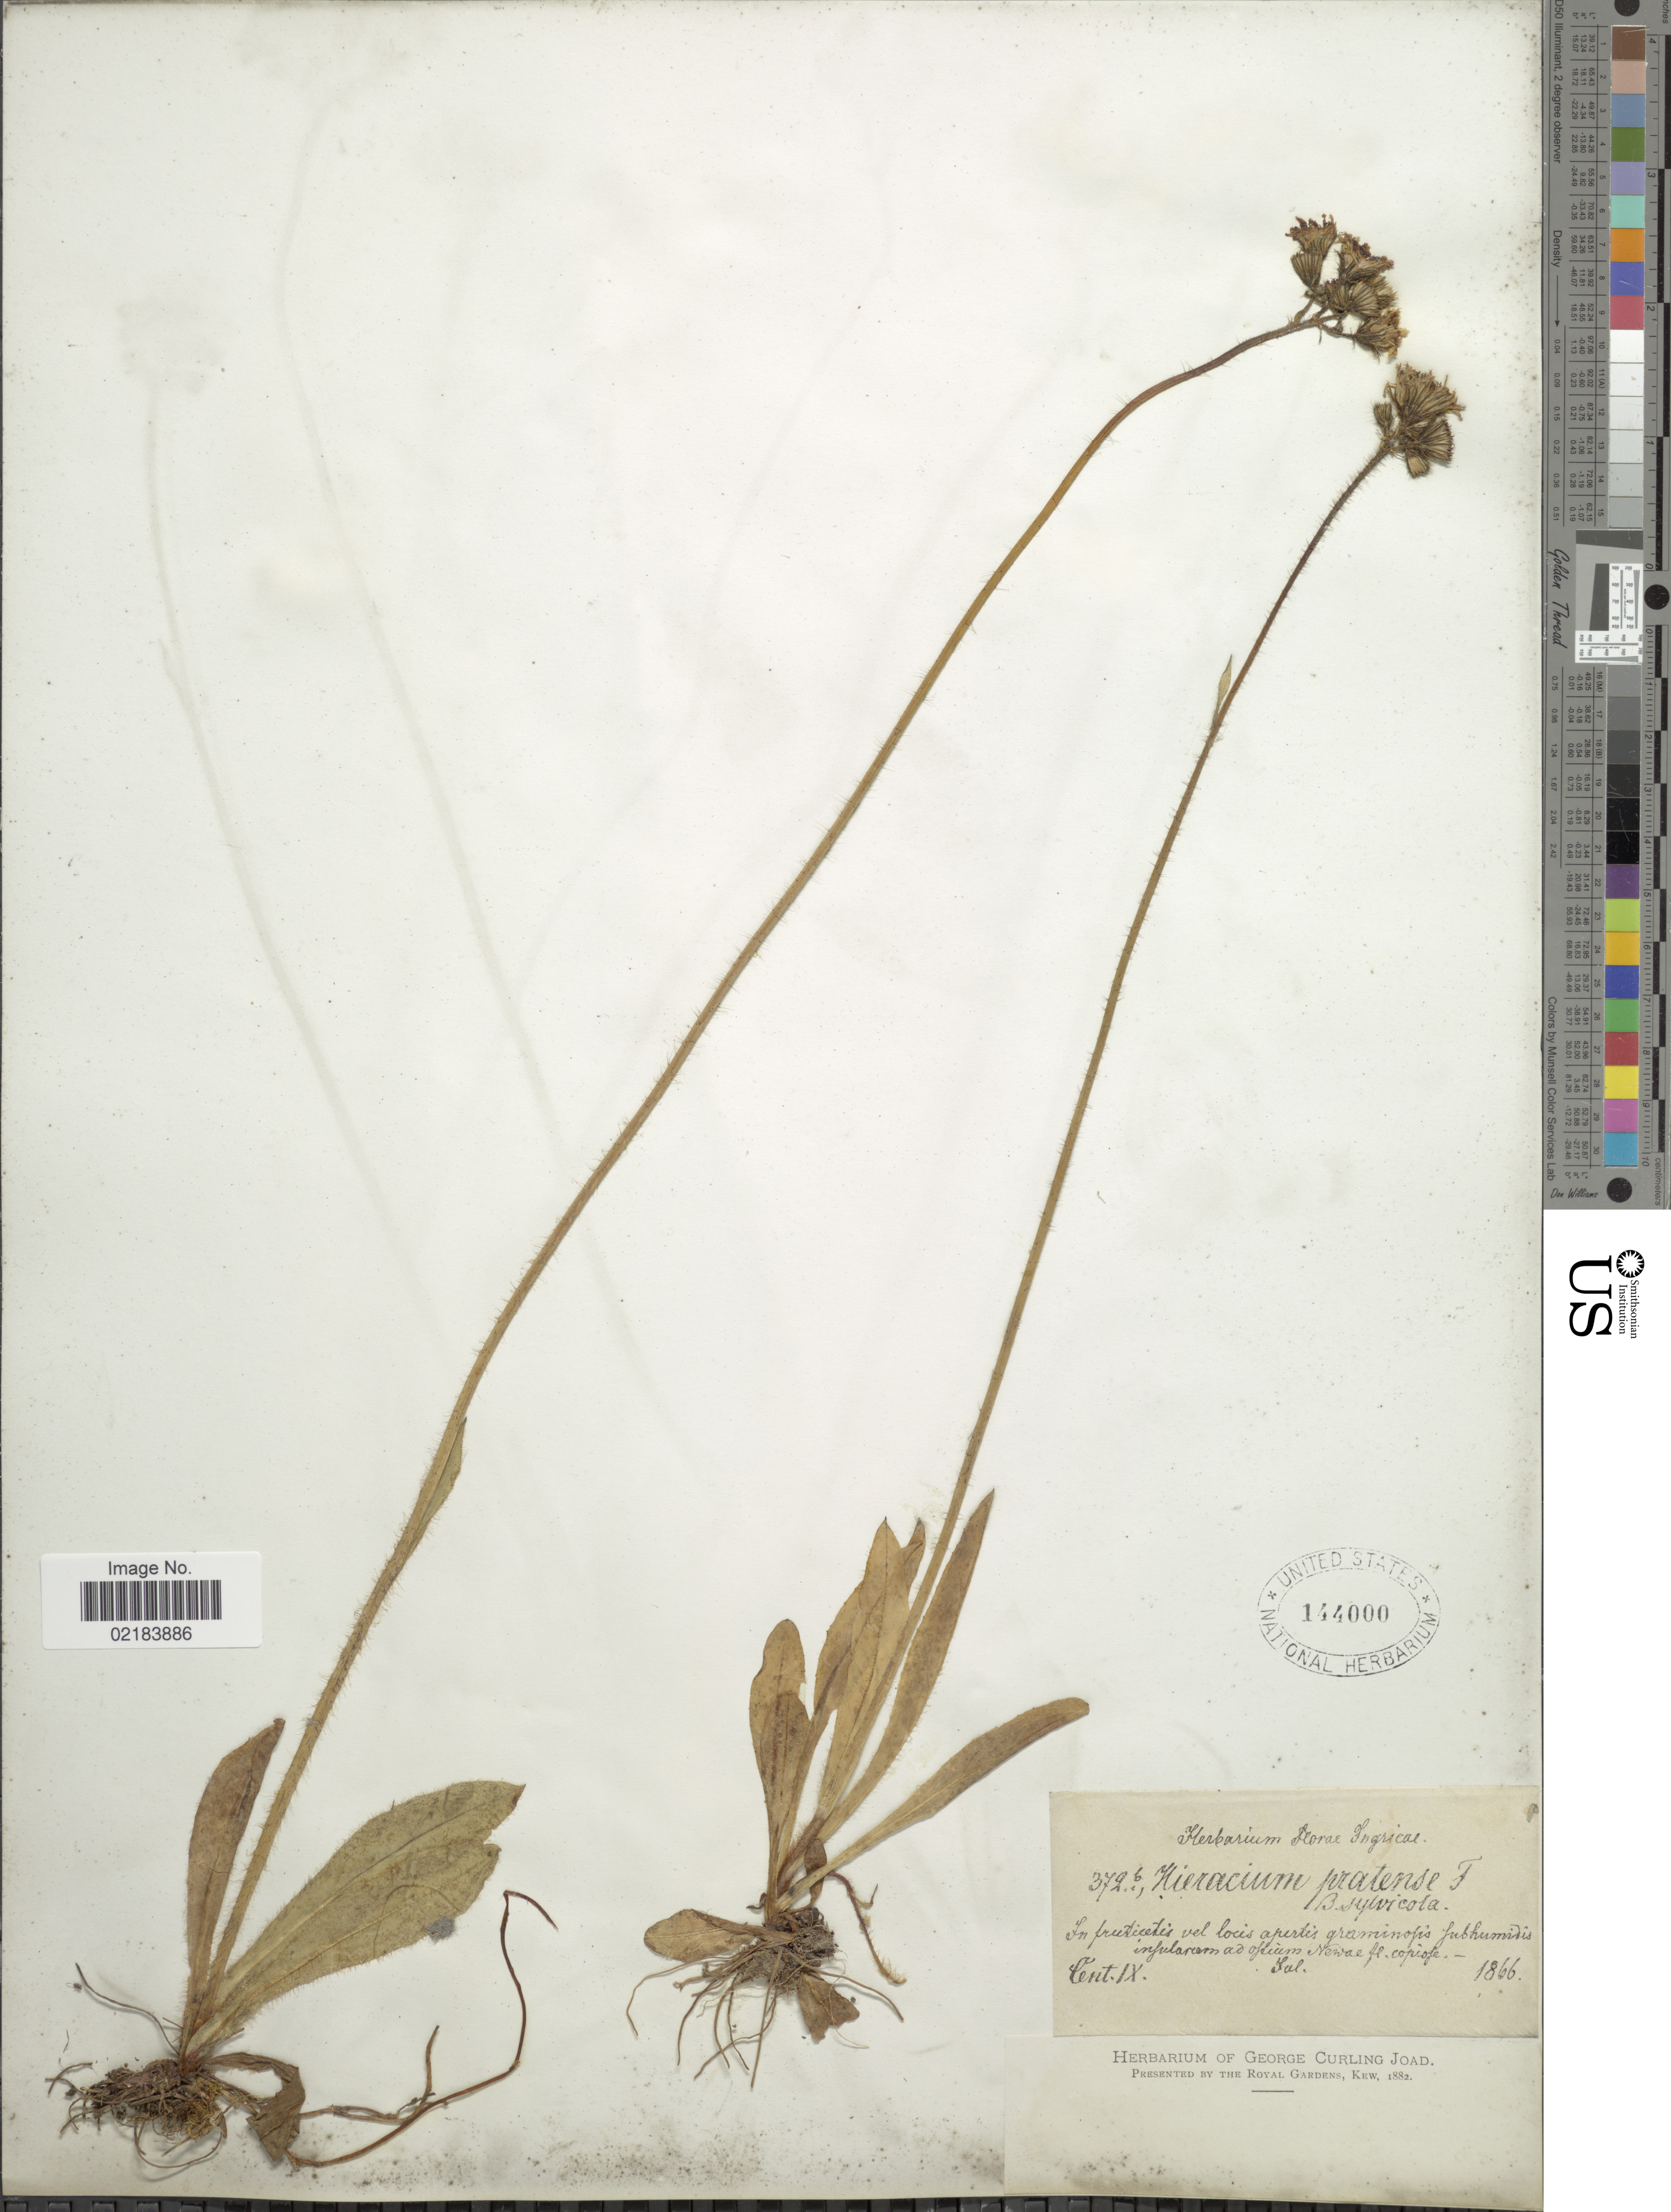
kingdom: Plantae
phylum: Tracheophyta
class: Magnoliopsida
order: Asterales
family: Asteraceae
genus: Pilosella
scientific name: Pilosella caespitosa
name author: (Dumort.) P. D. Sell & C. West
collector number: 376b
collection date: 1866-07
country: Russian Federation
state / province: Leningrad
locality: Newae (Neva)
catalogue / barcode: US 144000